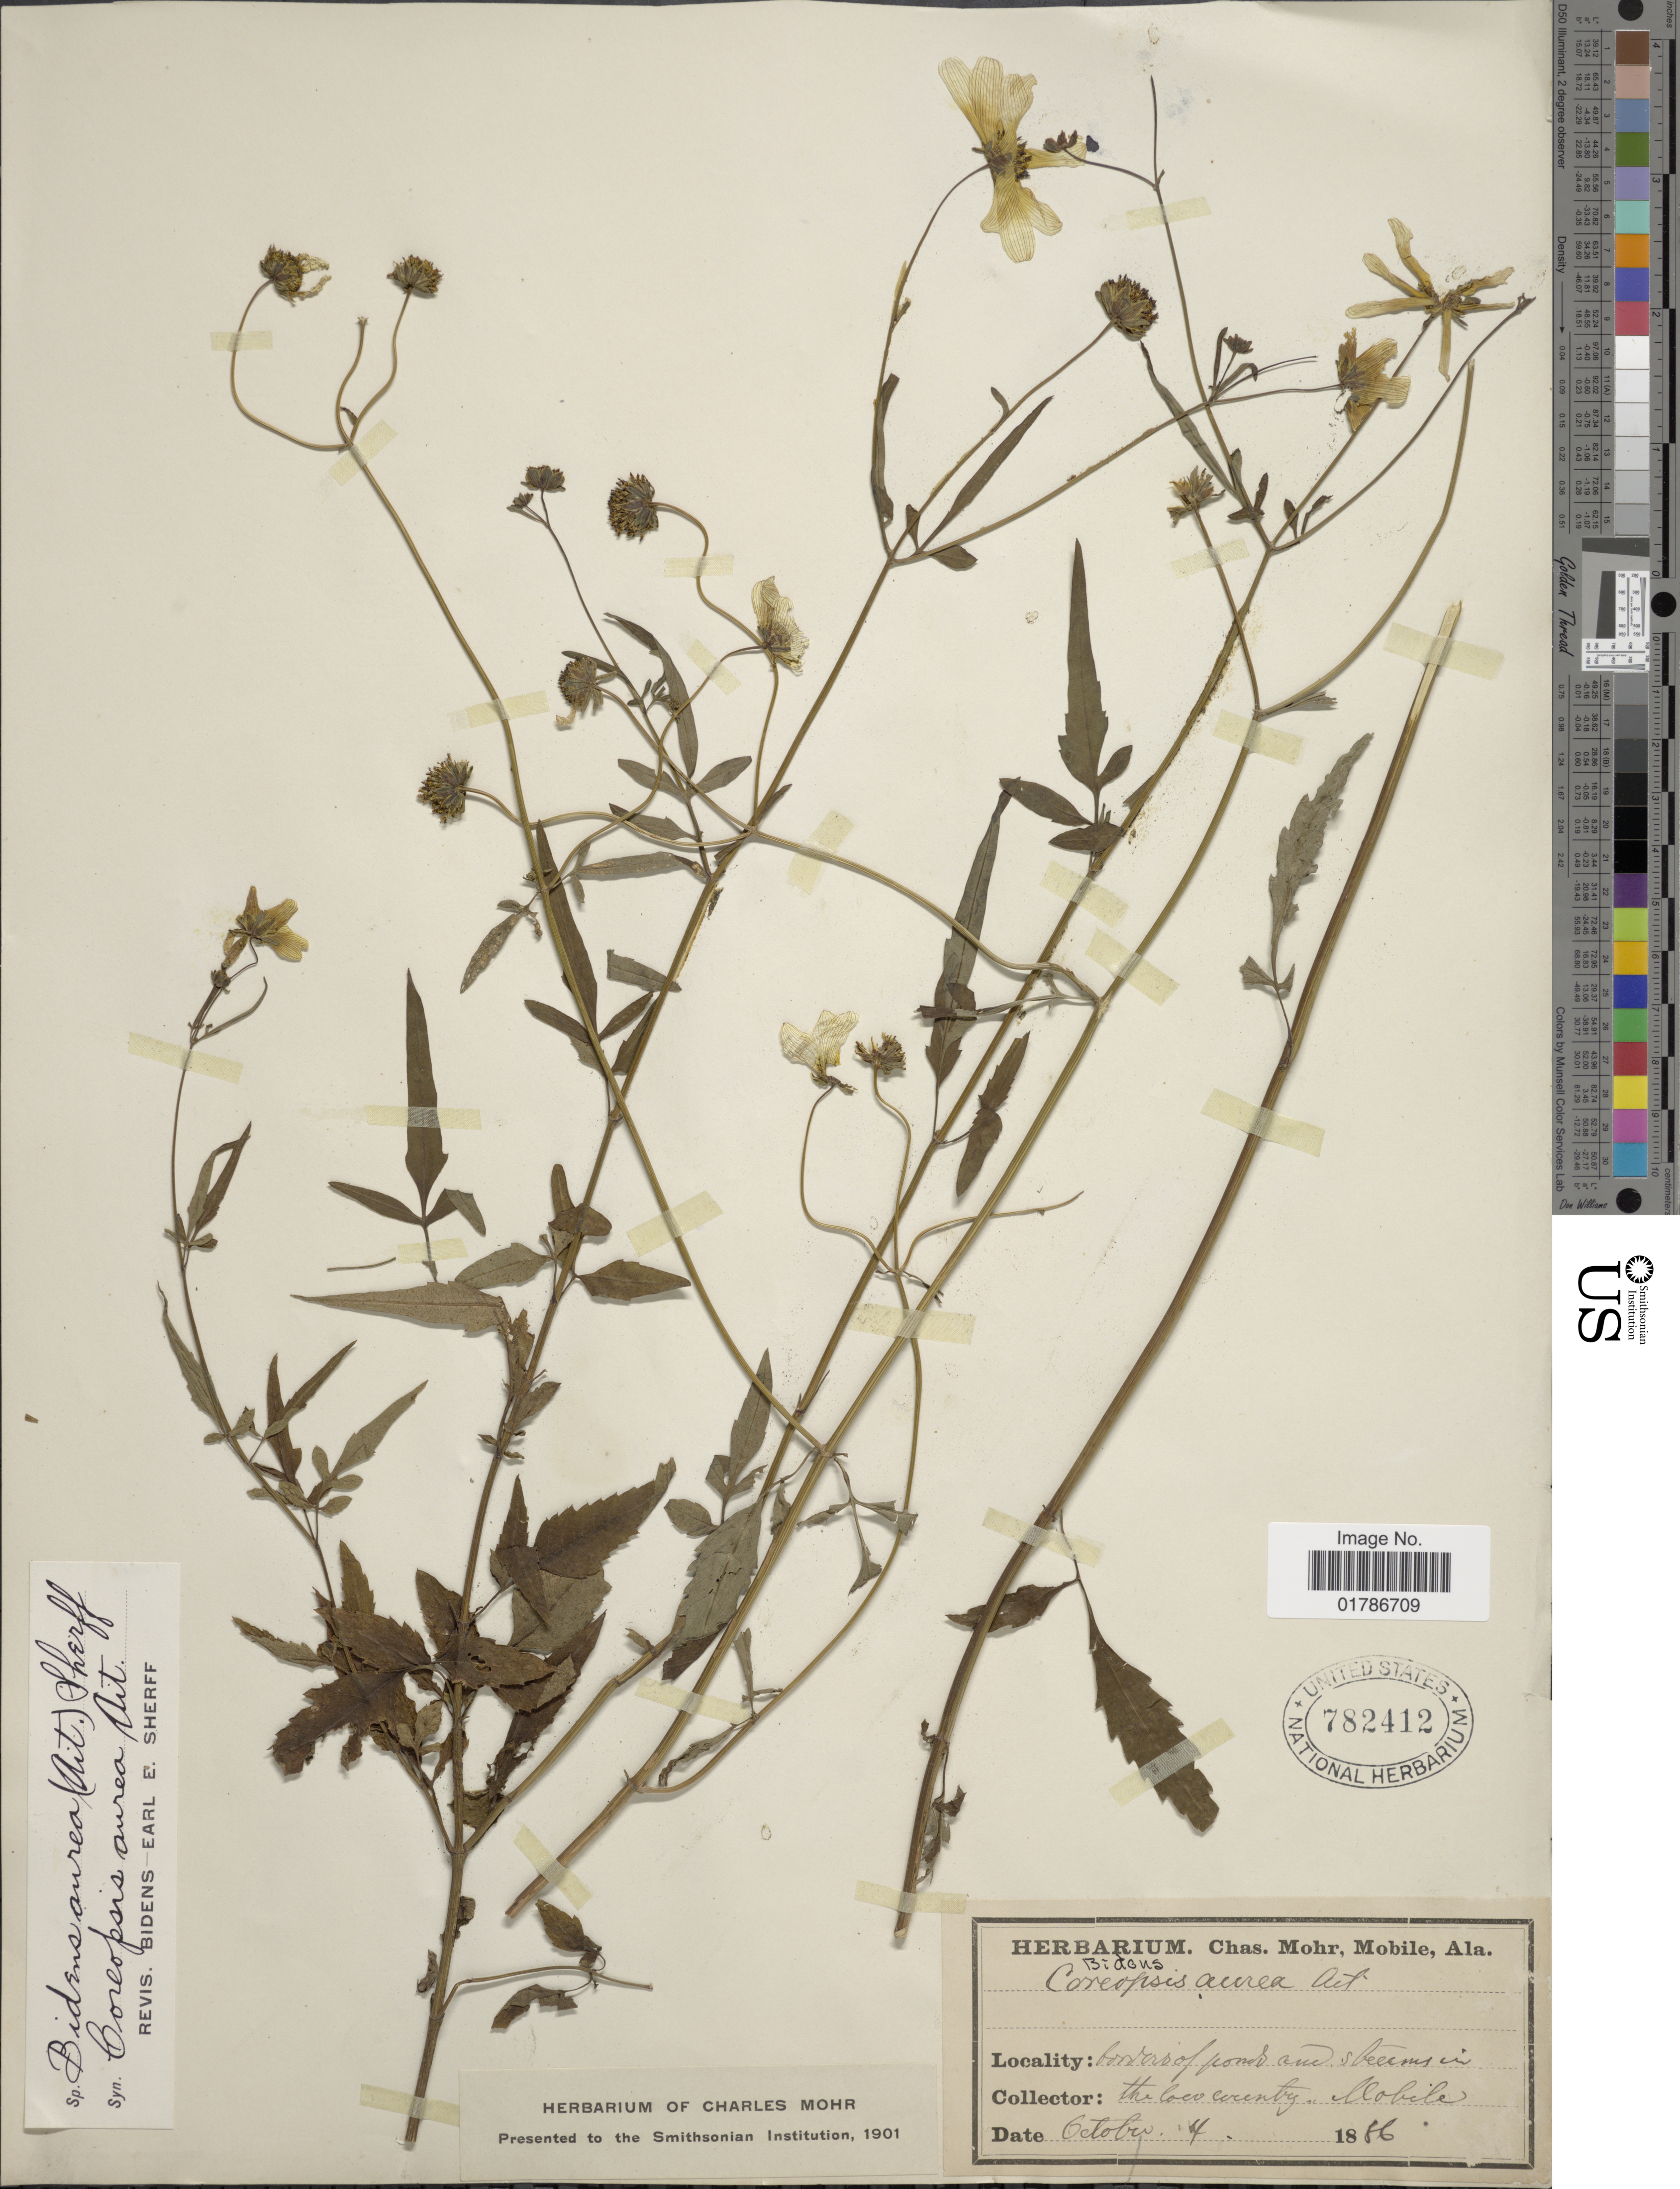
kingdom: Plantae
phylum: Tracheophyta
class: Magnoliopsida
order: Asterales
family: Asteraceae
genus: Bidens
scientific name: Bidens mitis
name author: (Michx.) Sherff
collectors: Mohr, C. T. (herbarium)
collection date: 1886-10-04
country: United States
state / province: Alabama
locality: The loco County, Mobile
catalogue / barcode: US 782412